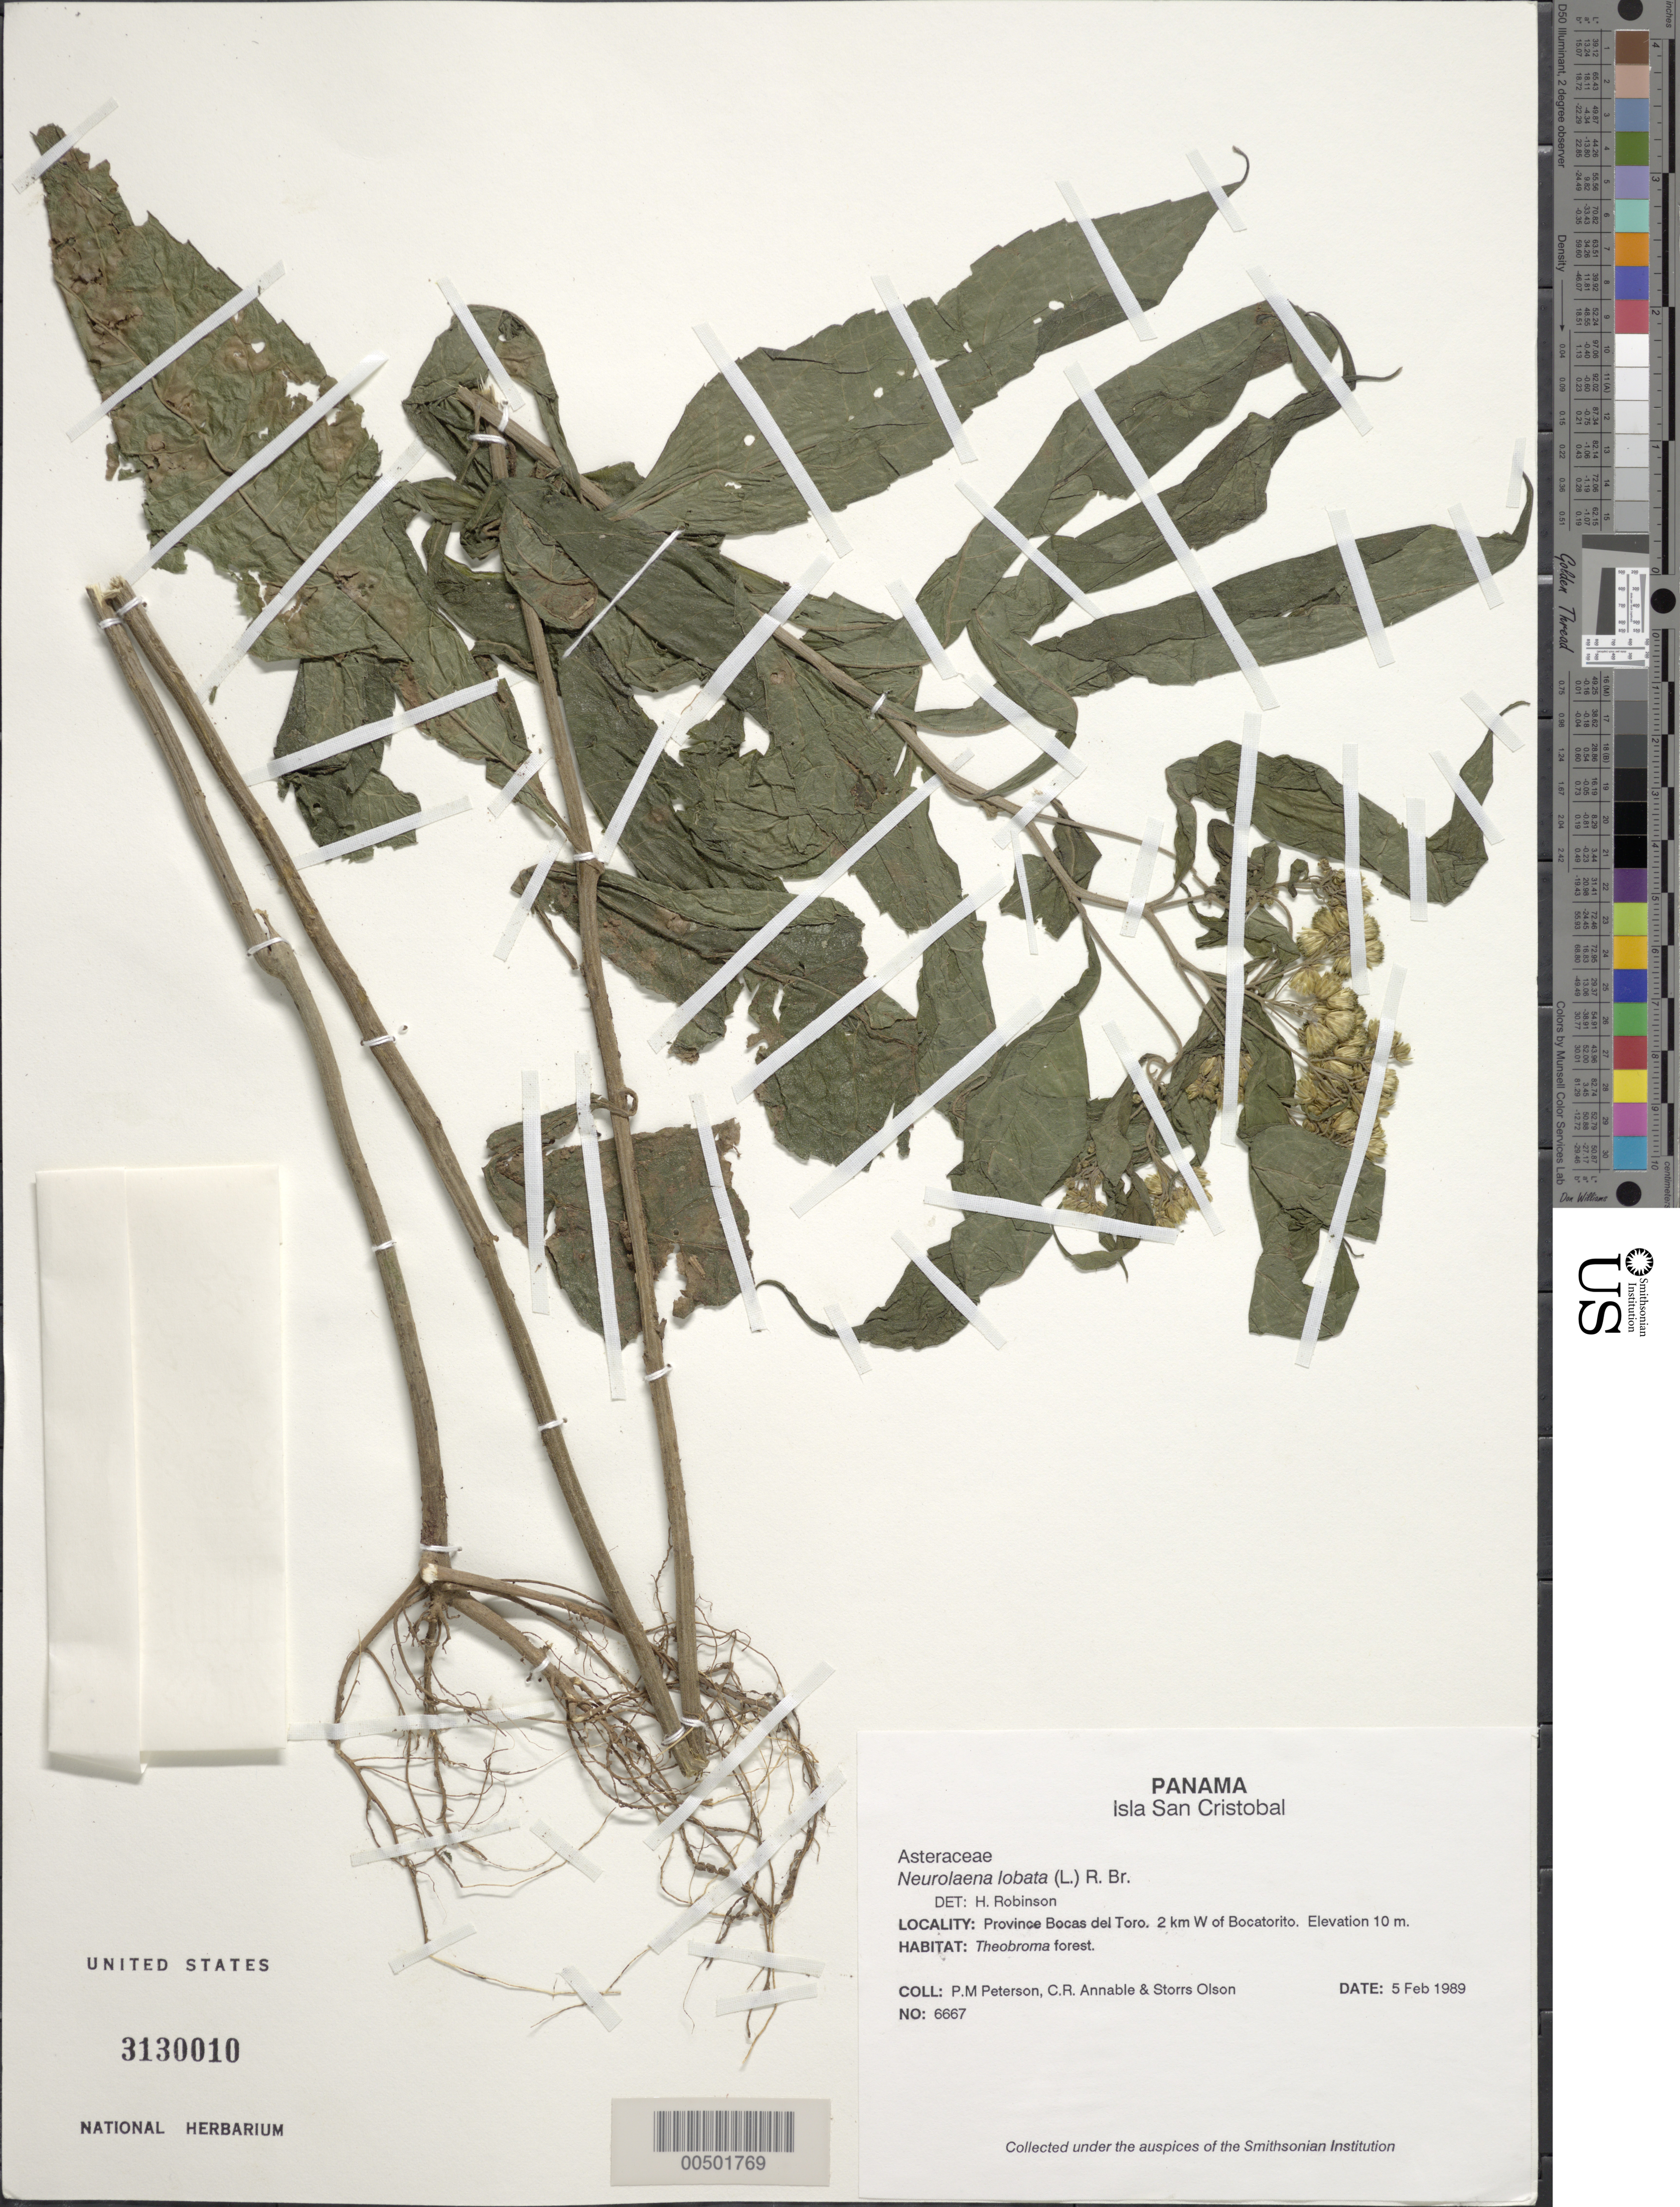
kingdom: Plantae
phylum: Tracheophyta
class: Magnoliopsida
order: Asterales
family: Asteraceae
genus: Neurolaena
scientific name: Neurolaena lobata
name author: (L.) R. Br. ex Cass.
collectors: P. M. Peterson, C. R. Annable & S. Olson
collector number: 06667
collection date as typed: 05 Feb 1989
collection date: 1989-02-05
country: Panama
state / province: Bocas del Toro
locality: Isla San Cristobal, 2 km W of Bocatorito.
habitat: Theobroma forest.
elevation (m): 10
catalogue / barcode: US 3130010